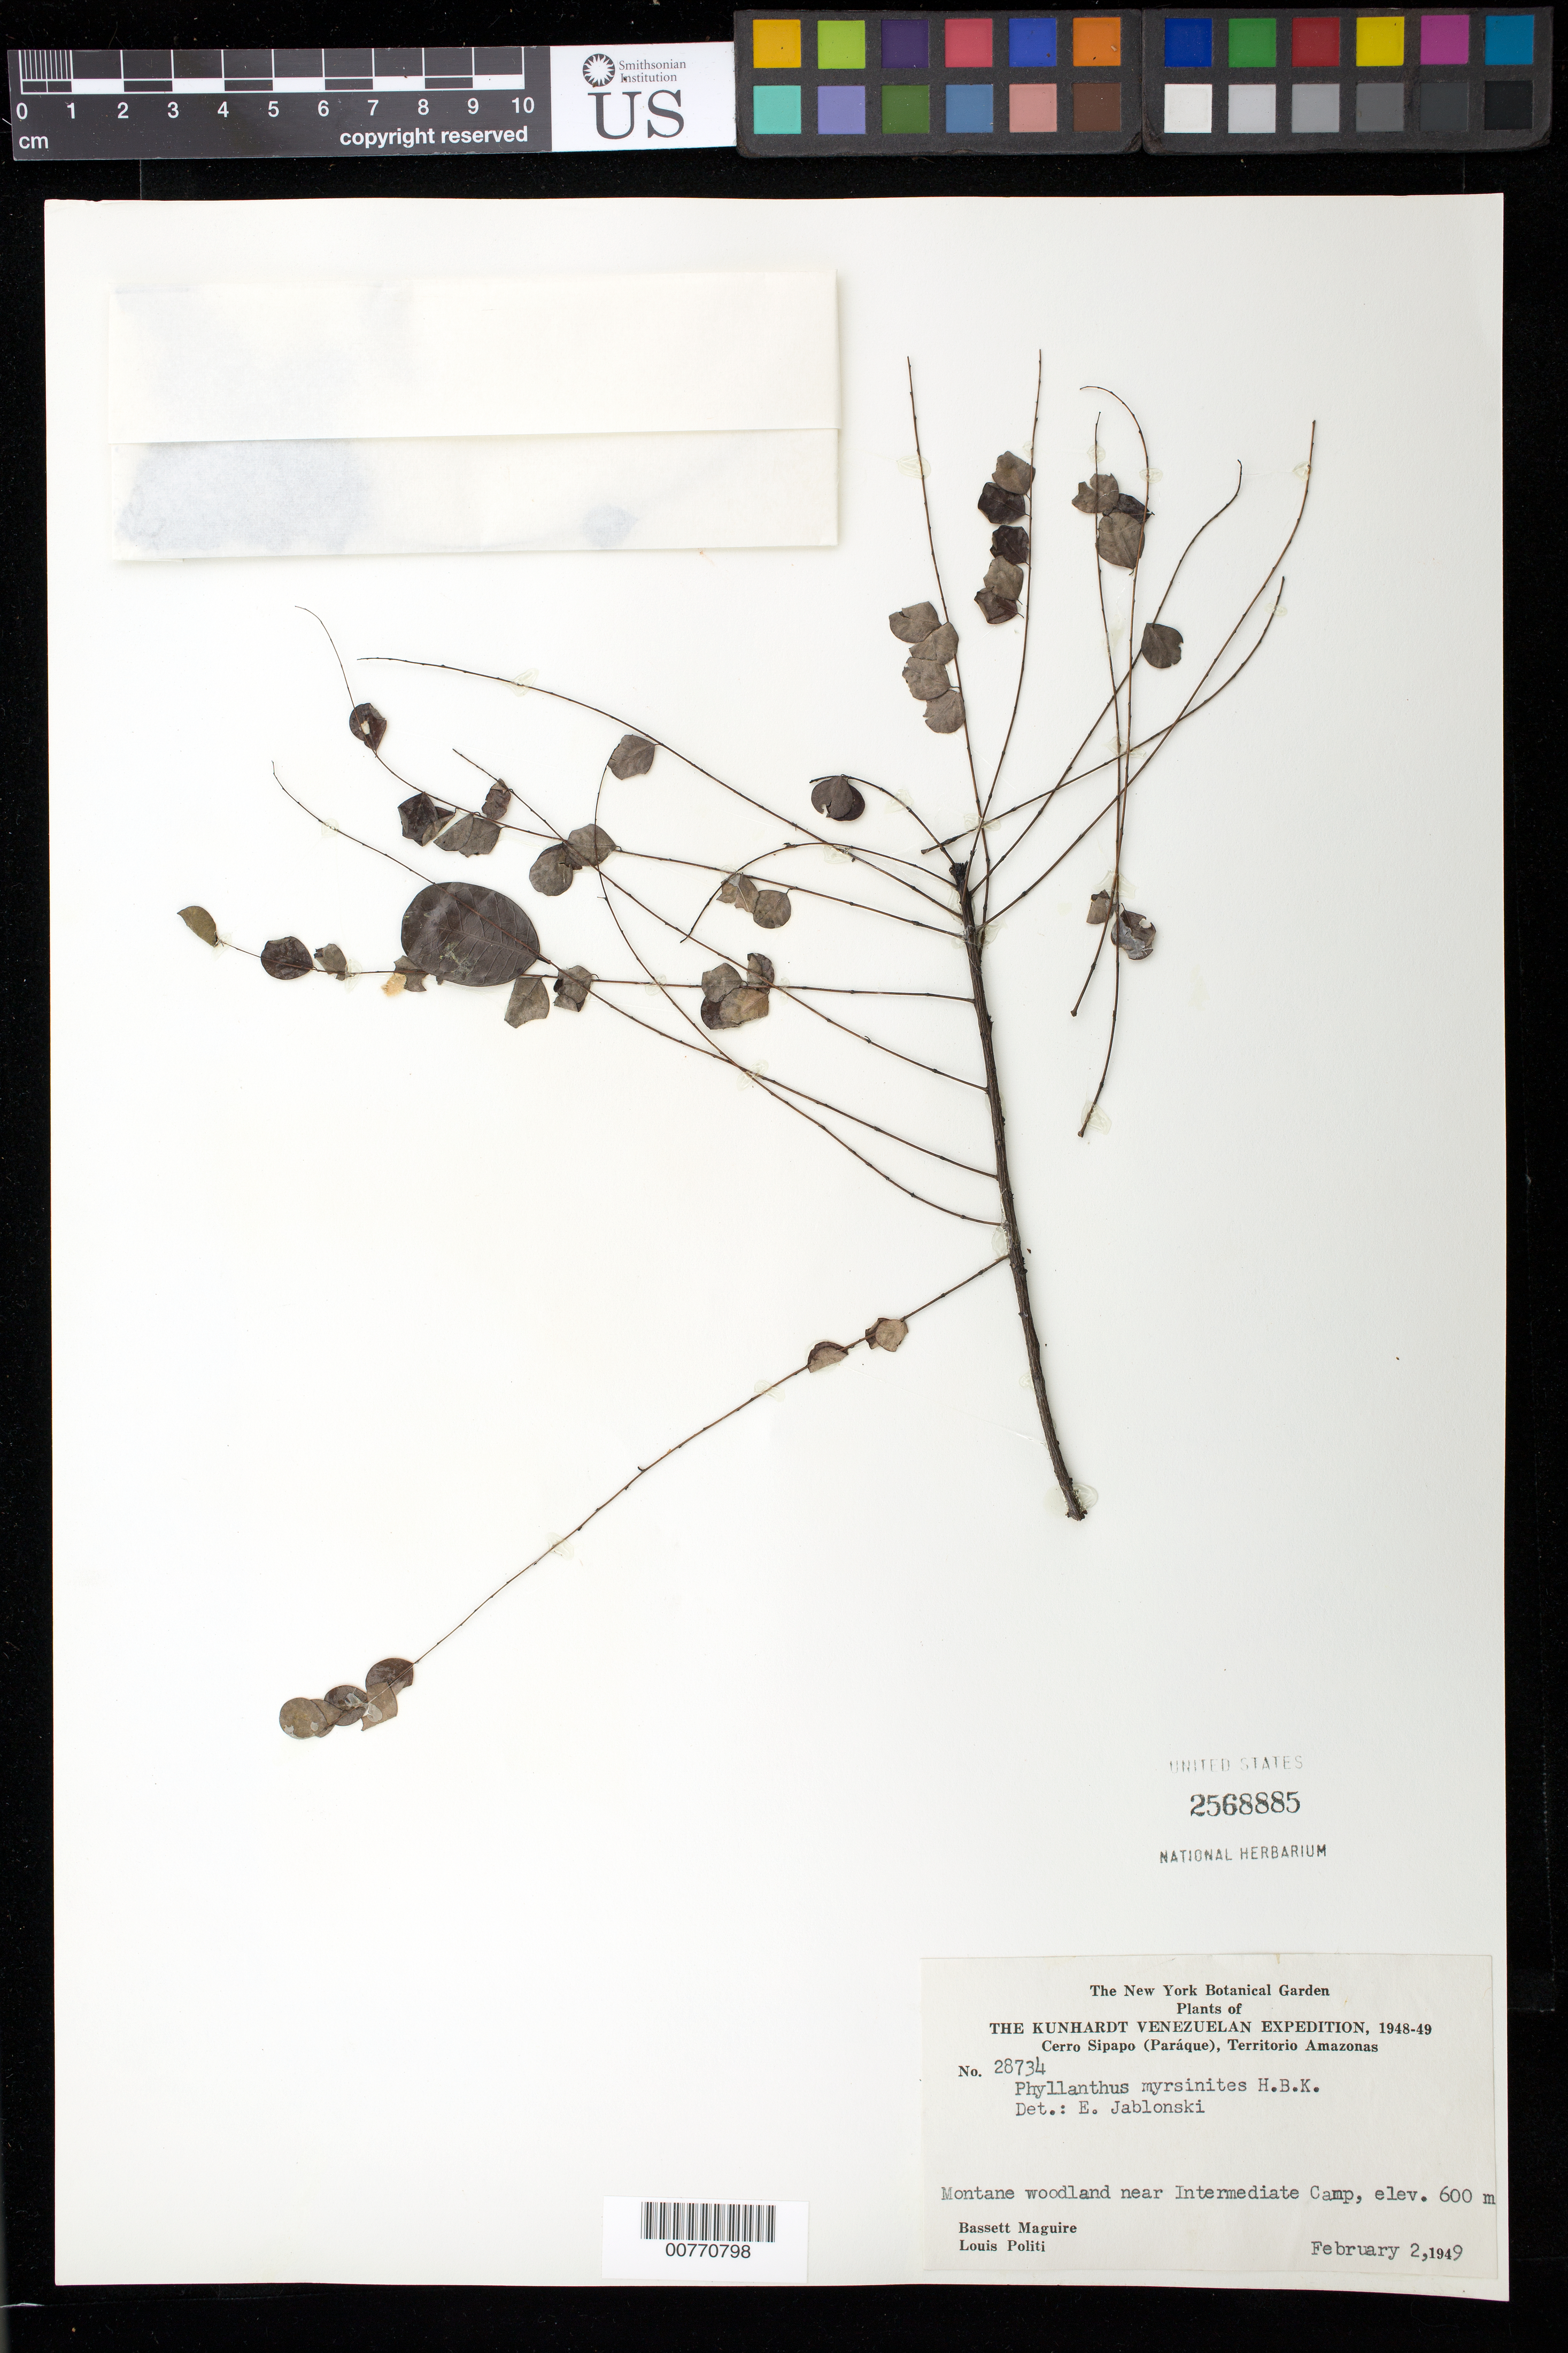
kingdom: Plantae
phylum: Tracheophyta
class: Magnoliopsida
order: Malpighiales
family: Phyllanthaceae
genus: Phyllanthus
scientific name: Phyllanthus myrsinites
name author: Kunth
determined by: Jablonski, E. F.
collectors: B. Maguire & L. Politi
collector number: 28734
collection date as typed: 2-Feb-49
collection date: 1949-02-02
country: Venezuela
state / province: Amazonas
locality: Cerro Sipapo (Paráque), Intermediate Camp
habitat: Montane woodland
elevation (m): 600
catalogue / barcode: US 2568885